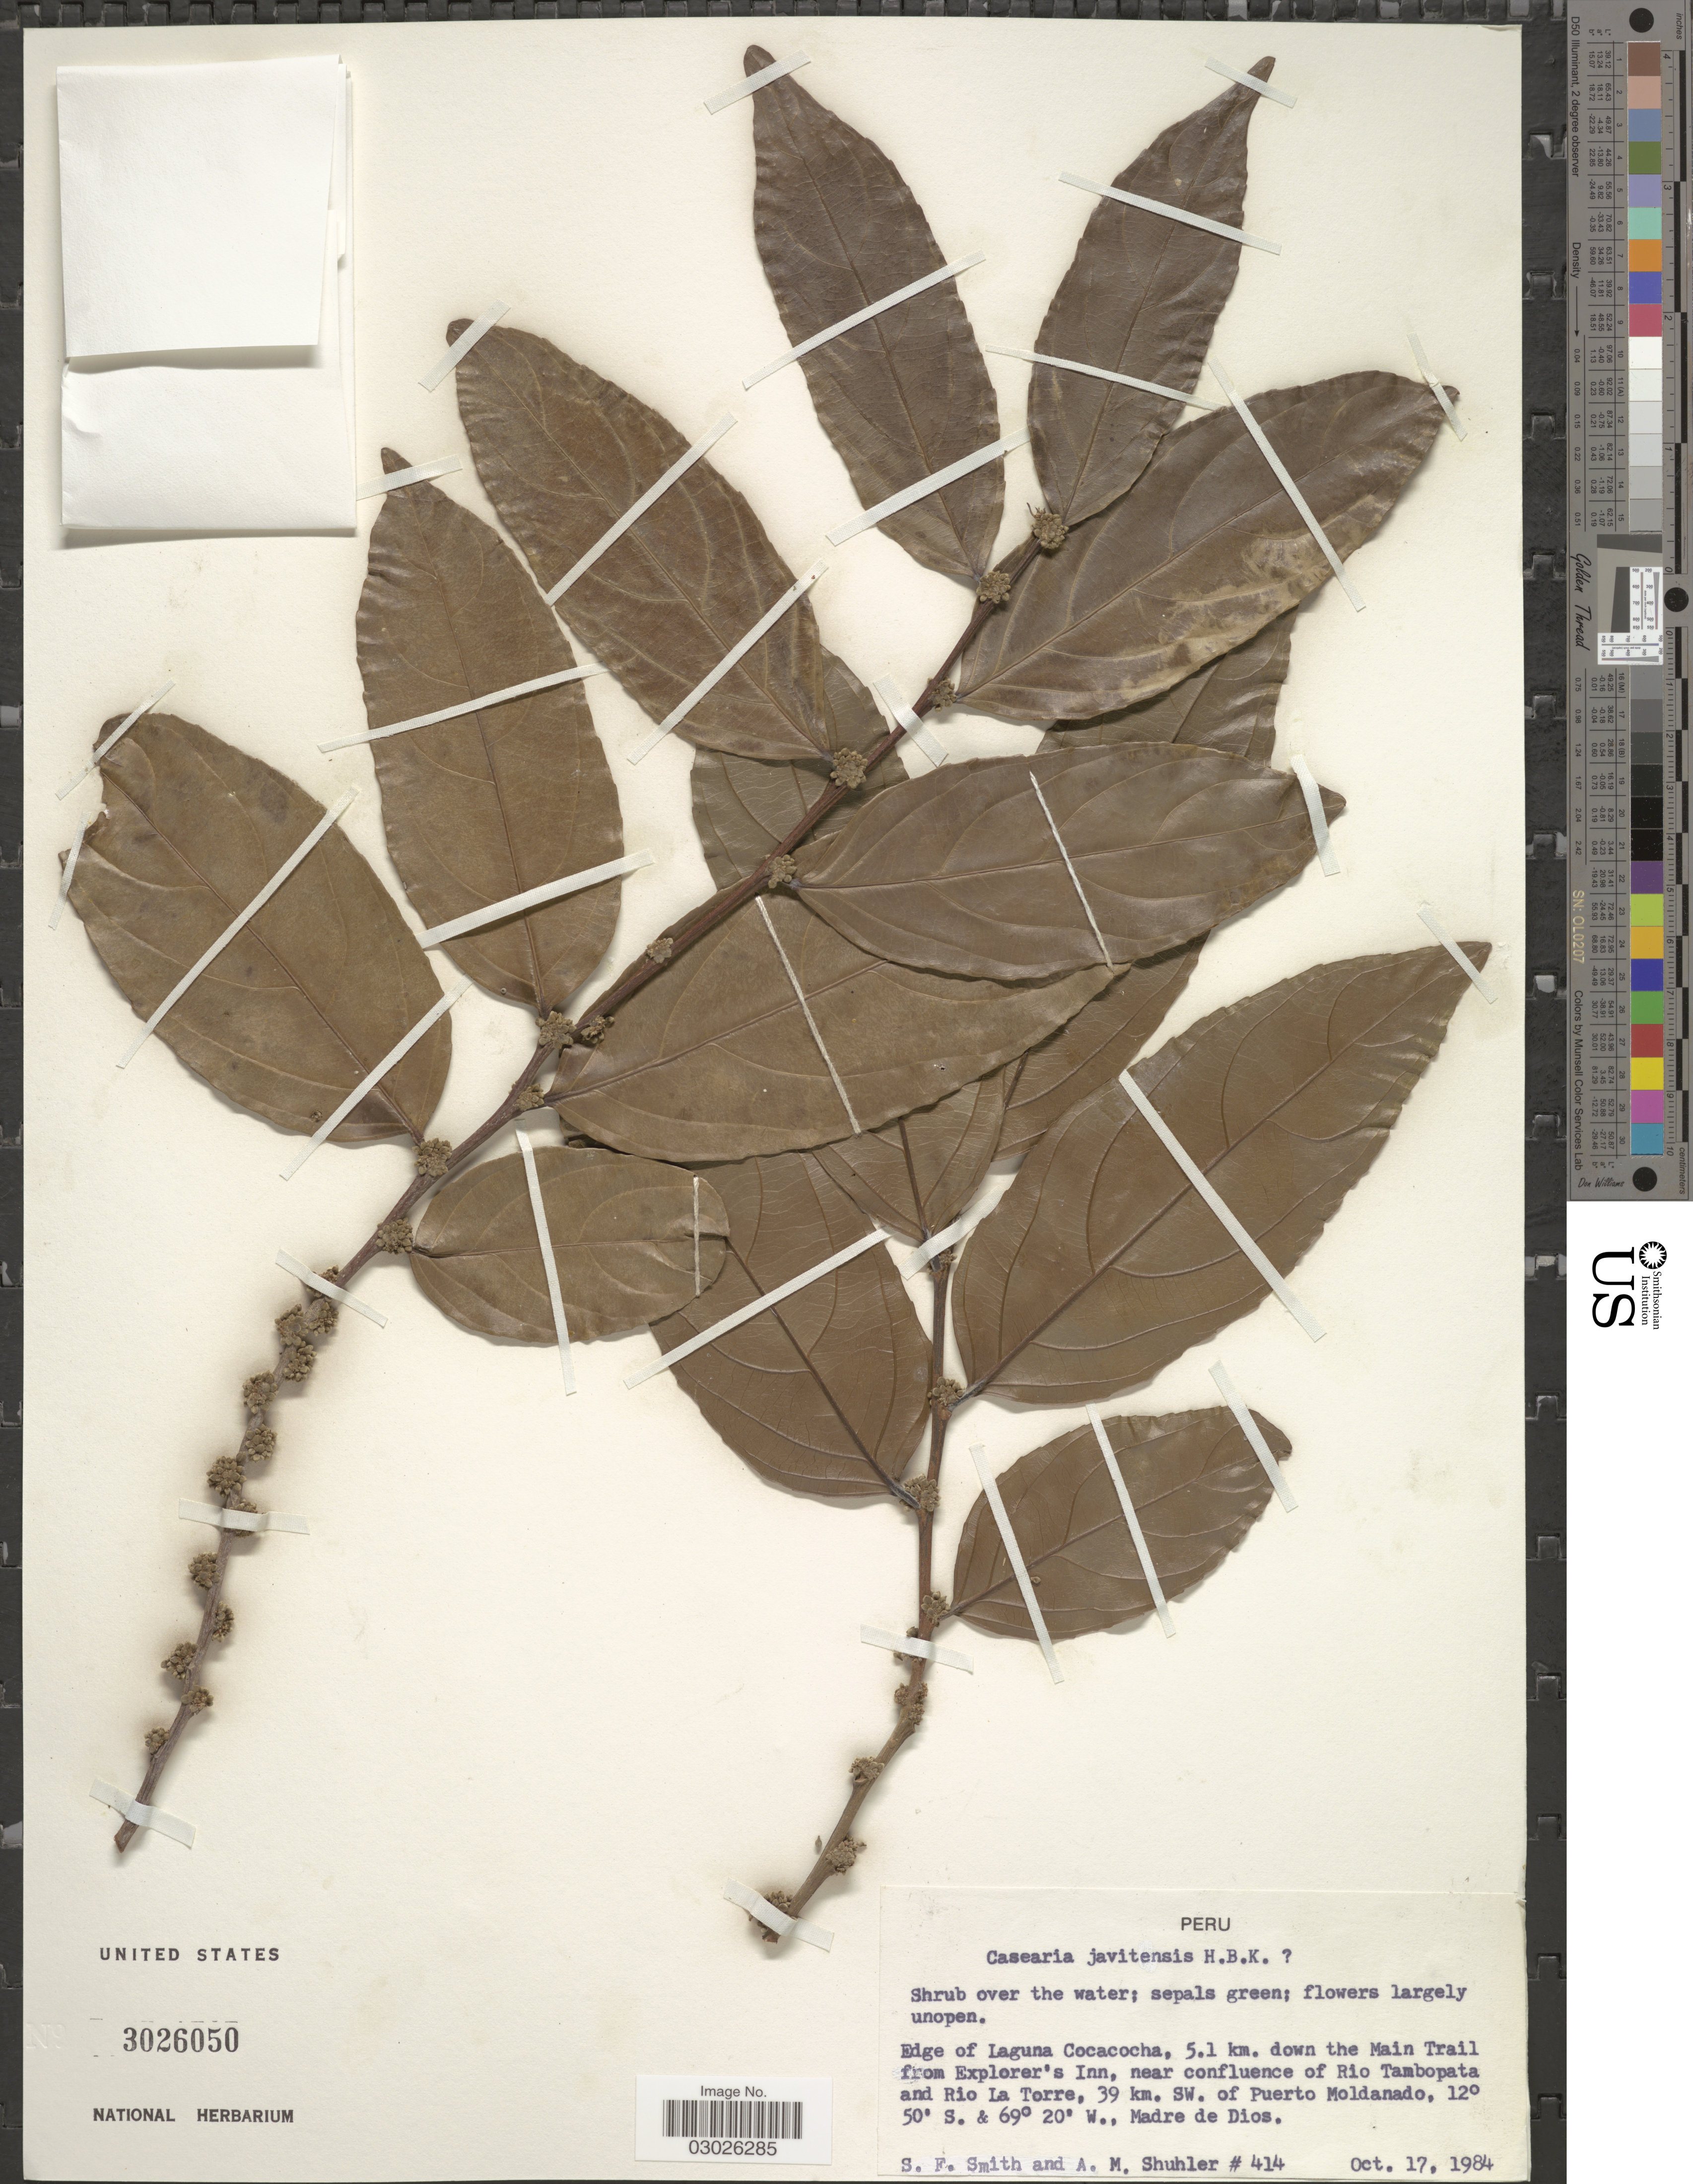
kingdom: Plantae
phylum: Tracheophyta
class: Magnoliopsida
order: Malpighiales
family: Salicaceae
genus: Piparea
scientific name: Piparea multiflora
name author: C.F. Gaertn.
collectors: S.F. Smith & A. Shuhler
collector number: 414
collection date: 1984-10-17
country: Peru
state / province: Madre de Dios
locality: Edge of Laguna Cocacocha, 5.1 km. down the Main Trail from Explorer's Inn, near confluence of Rio Tambopata and Rio La Torre, 39 km. SW. of Puerto Moldonando, Madre de Dios.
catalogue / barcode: US 3026050